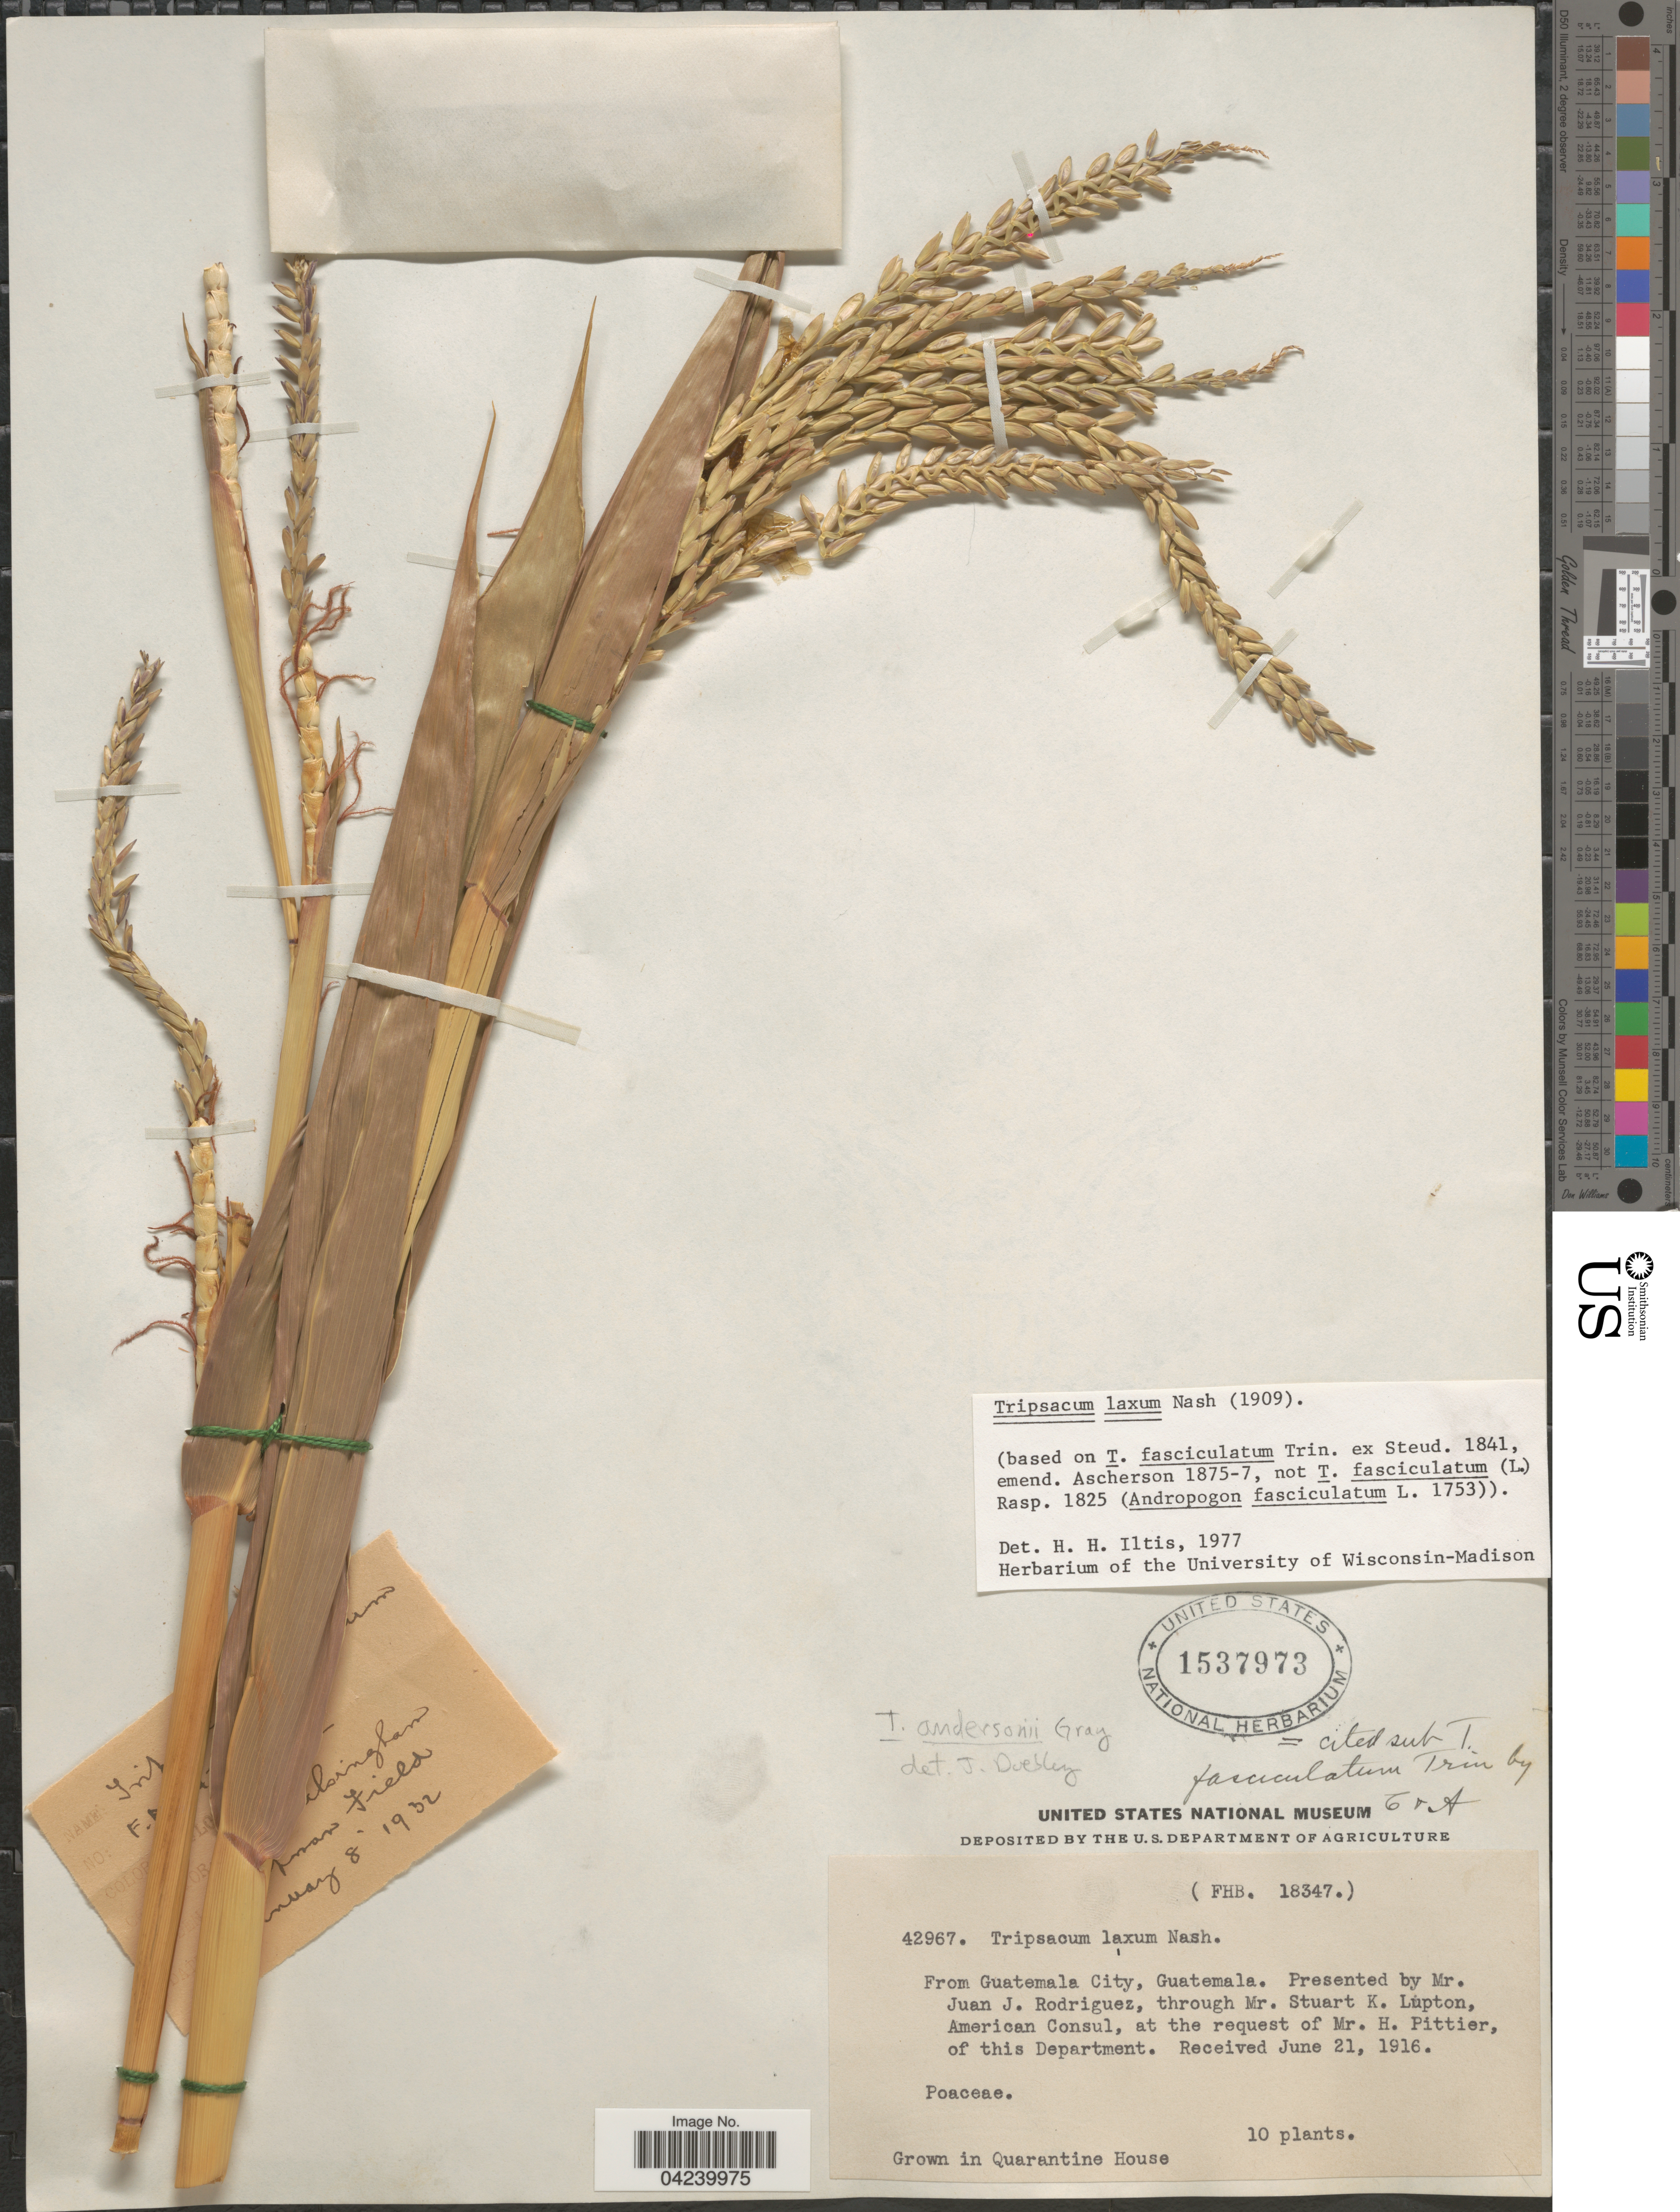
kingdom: Plantae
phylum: Tracheophyta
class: Liliopsida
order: Poales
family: Poaceae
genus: Tripsacum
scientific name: Tripsacum laxum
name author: Nash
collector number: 42967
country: Guatemala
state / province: Guatemala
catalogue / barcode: US 1537973